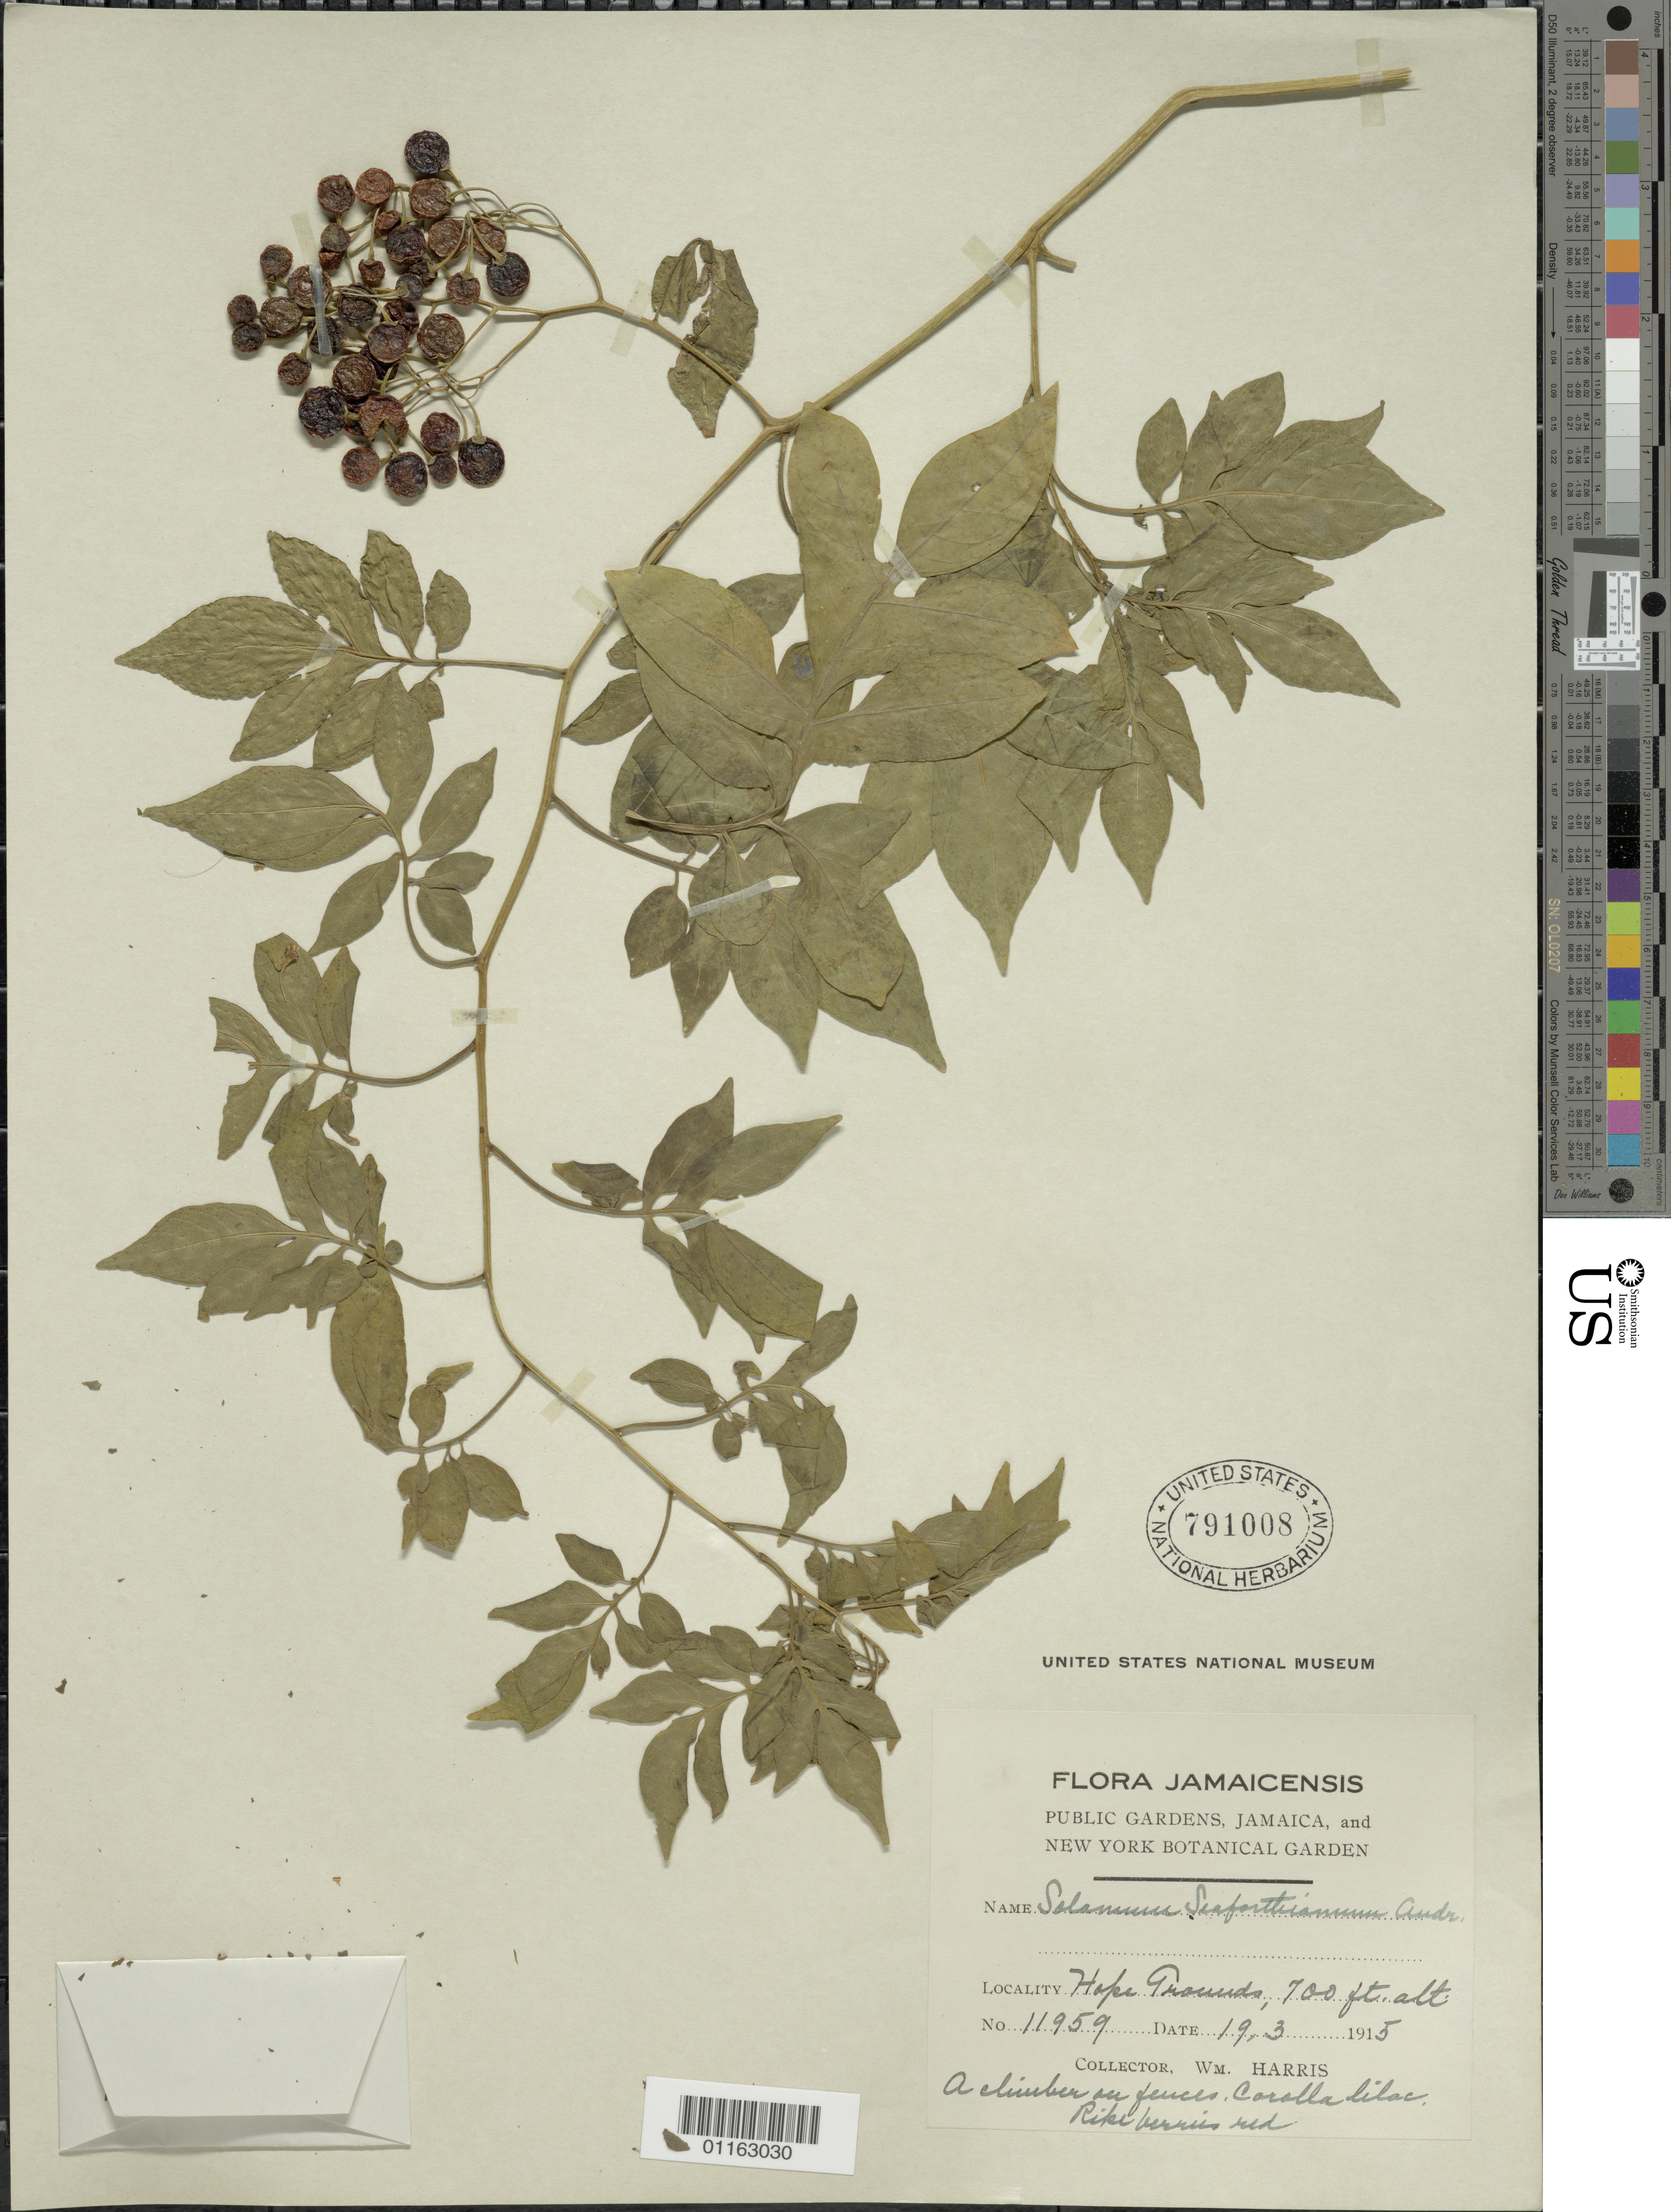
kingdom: Plantae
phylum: Tracheophyta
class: Magnoliopsida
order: Solanales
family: Solanaceae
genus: Solanum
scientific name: Solanum seaforthianum var. seaforthianum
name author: Andrews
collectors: W. Harris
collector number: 11959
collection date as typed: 19 Mar 1915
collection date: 1915-03-19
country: Jamaica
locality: Hope Grounds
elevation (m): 213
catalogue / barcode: US 791008